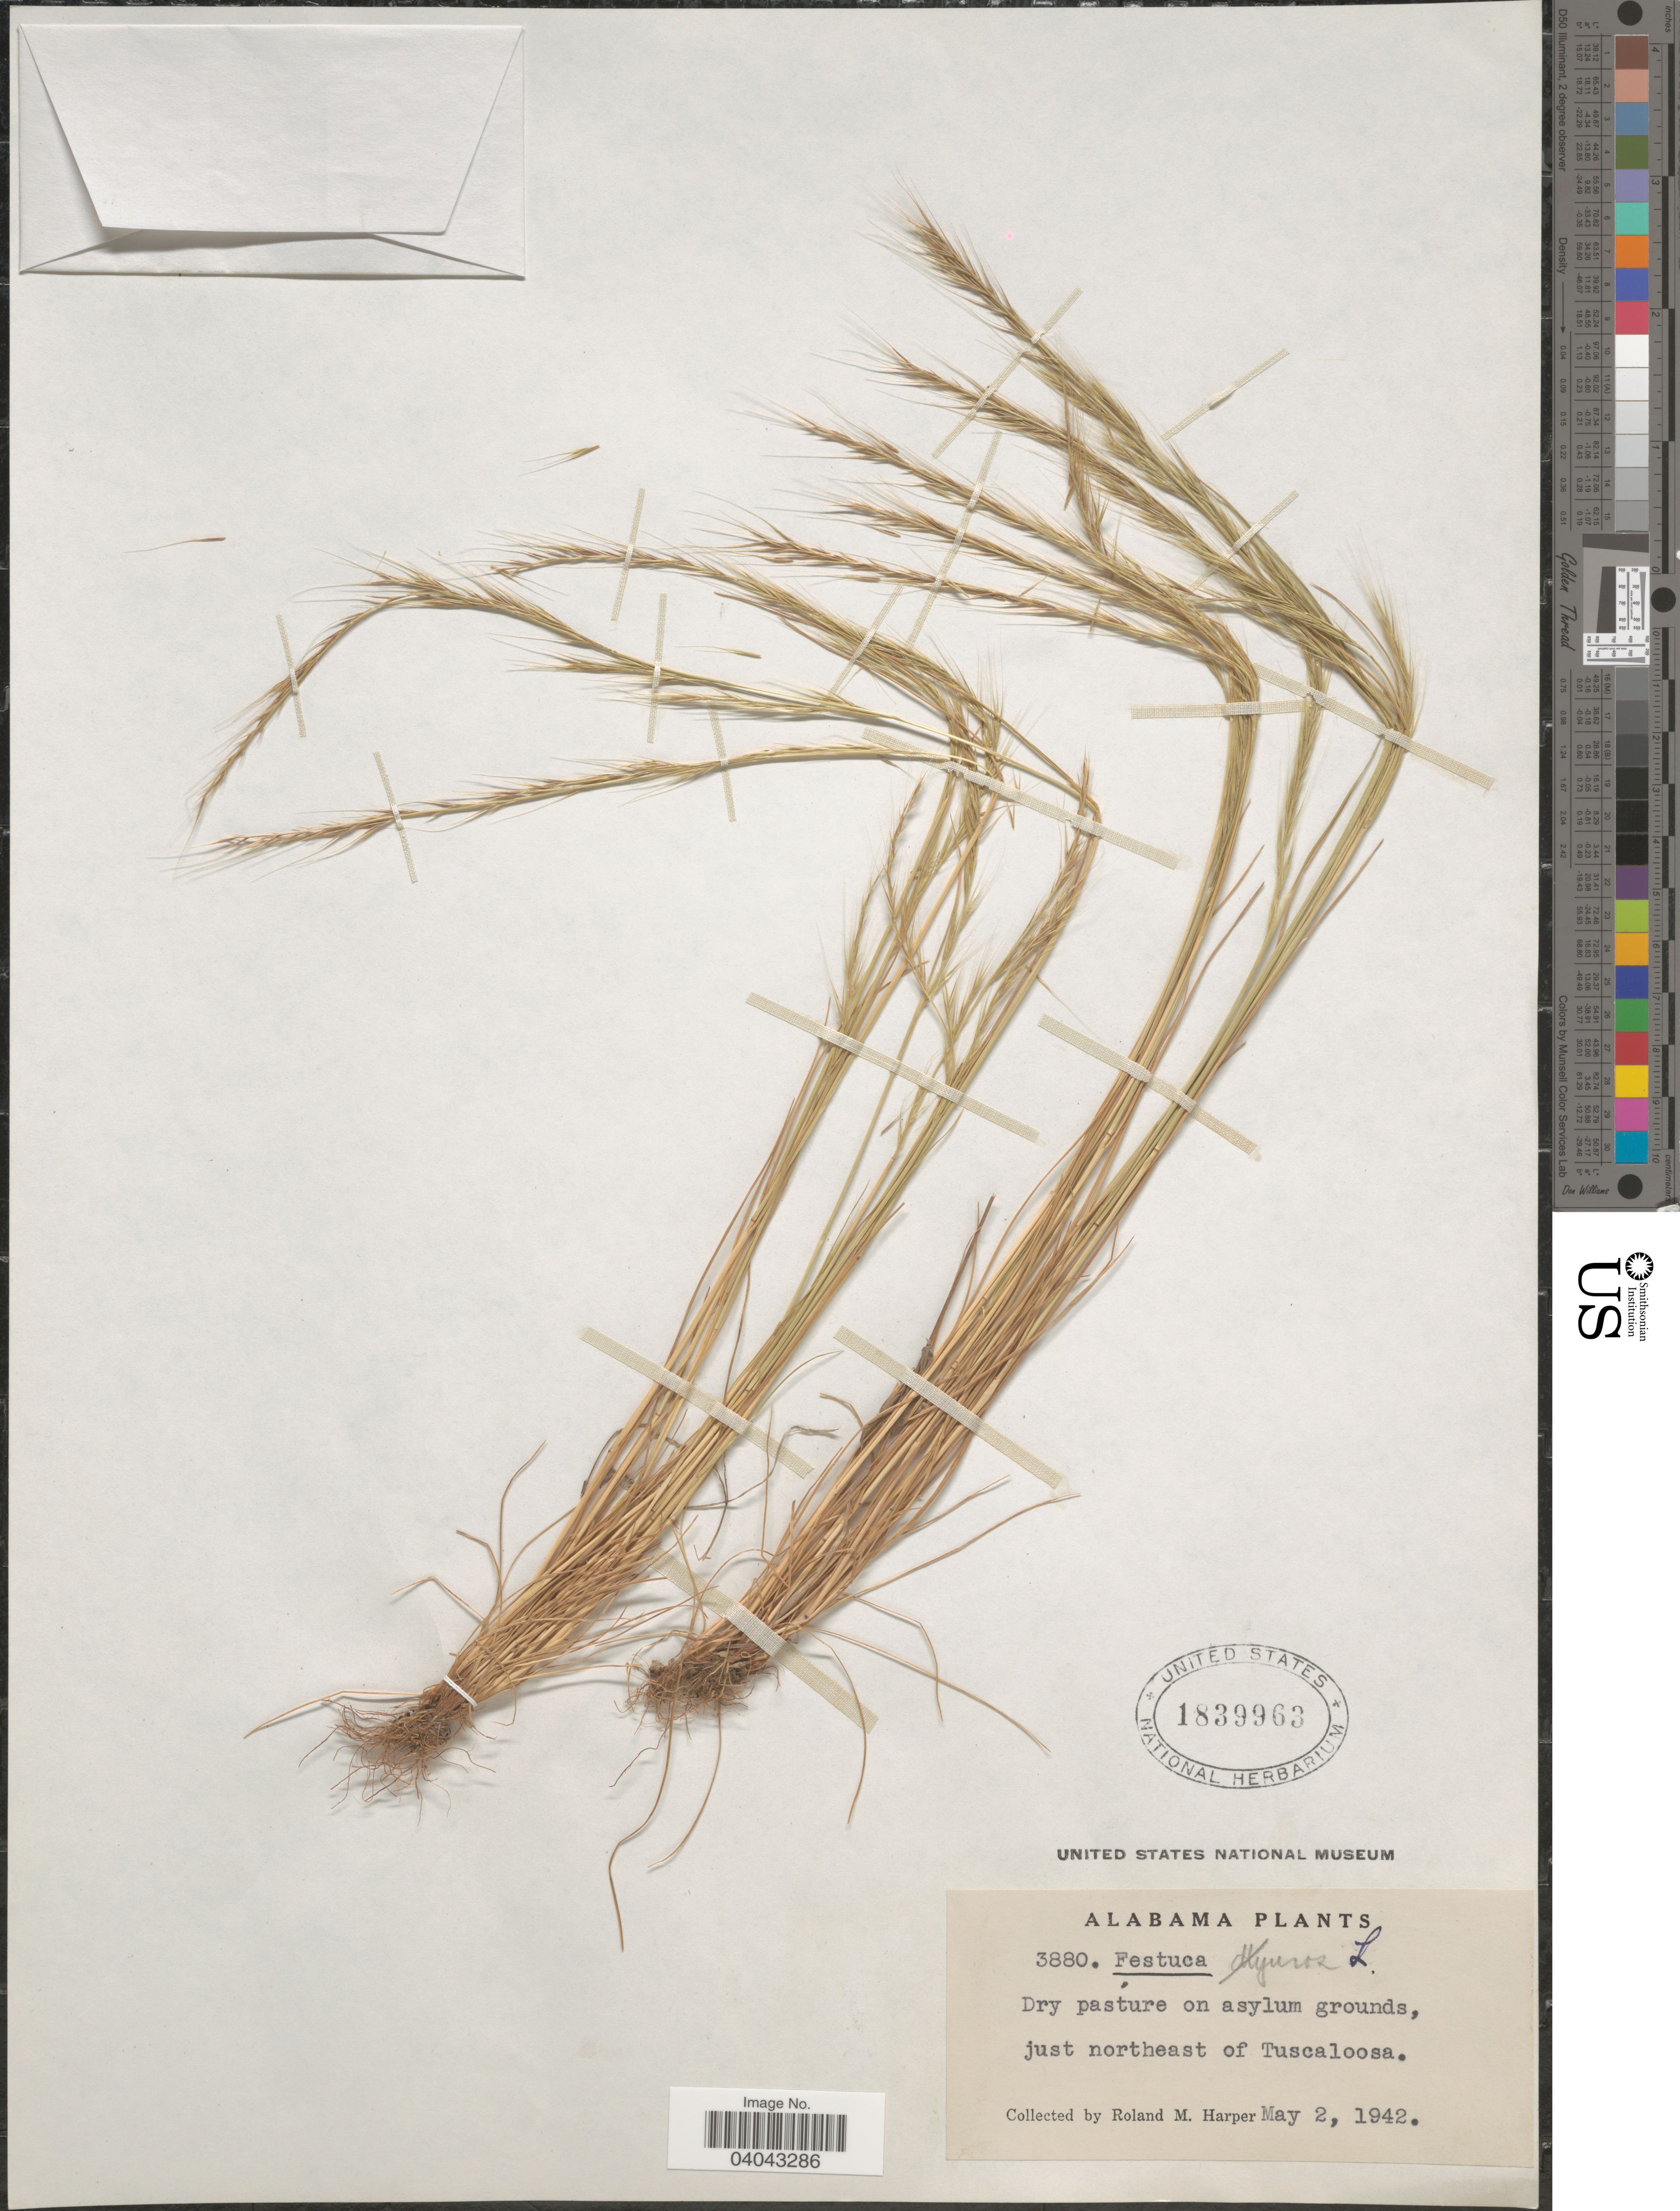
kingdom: Plantae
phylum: Tracheophyta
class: Liliopsida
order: Poales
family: Poaceae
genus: Festuca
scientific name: Festuca myuros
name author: L.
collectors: R. M. Harper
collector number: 3880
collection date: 1942-05-02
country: United States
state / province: Alabama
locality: Just northeast of Tuscaloosa.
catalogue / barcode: US 1839963